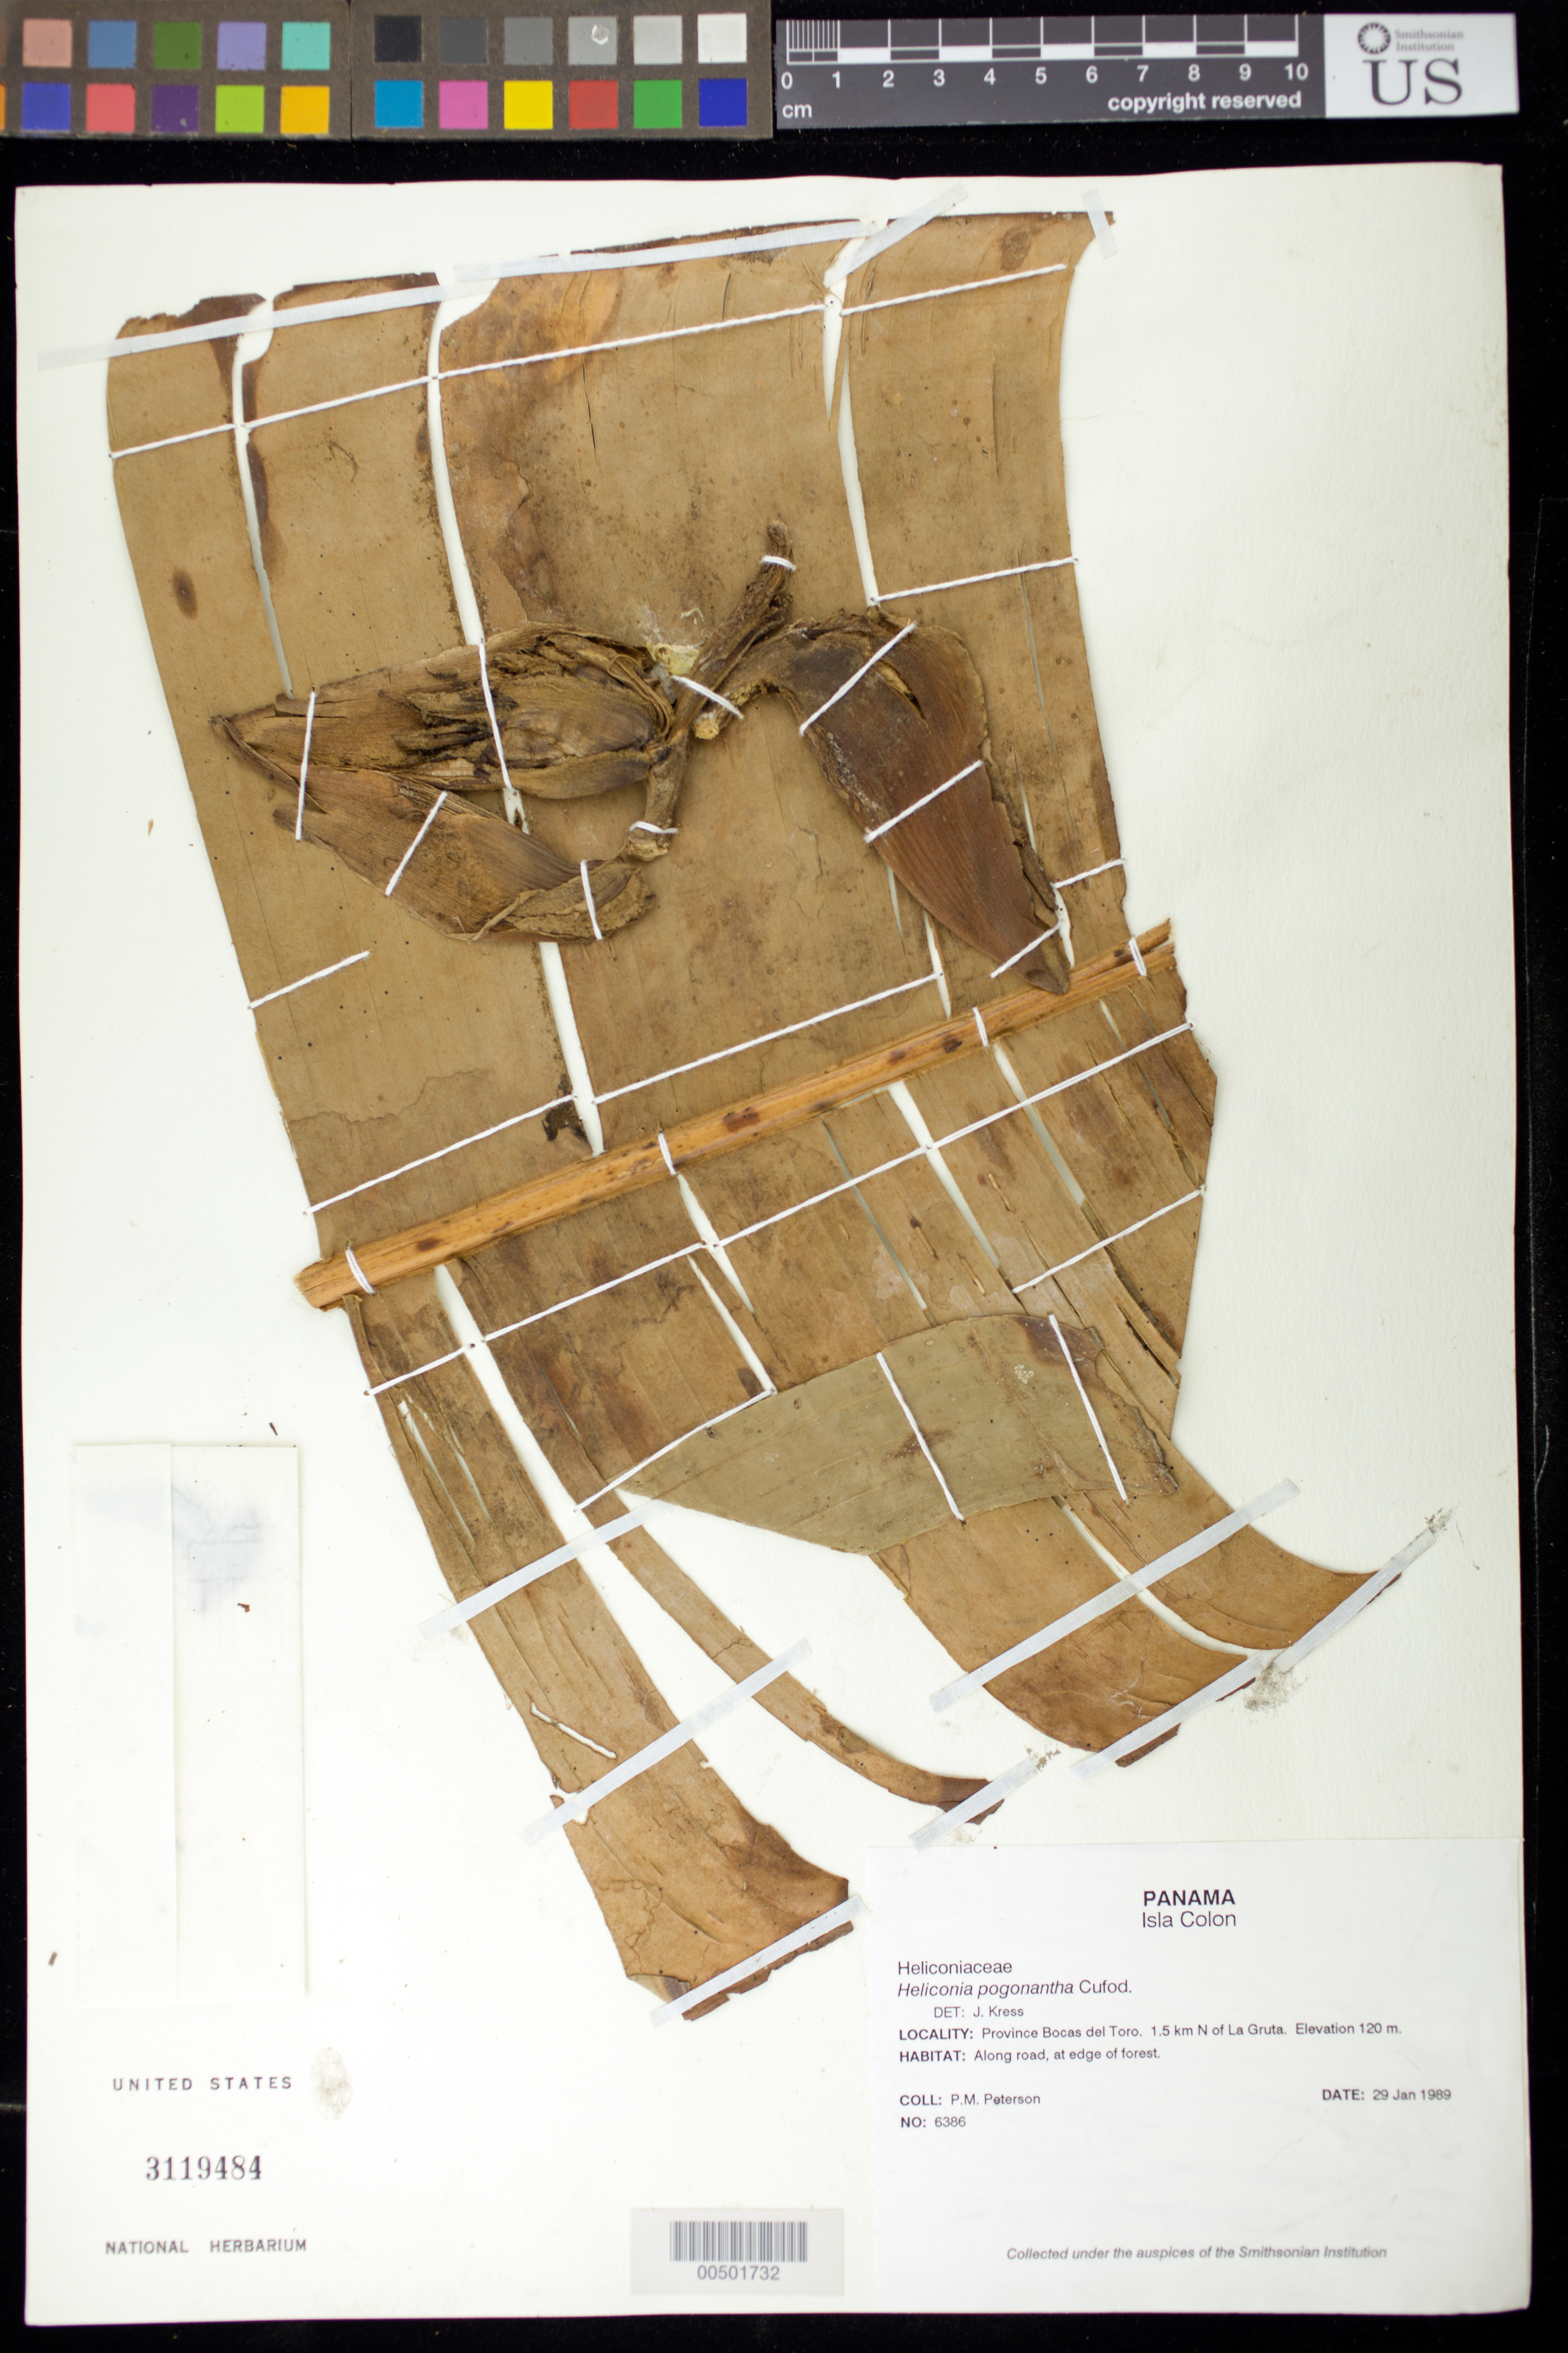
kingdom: Plantae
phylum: Tracheophyta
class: Liliopsida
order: Zingiberales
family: Heliconiaceae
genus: Heliconia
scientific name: Heliconia pogonantha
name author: Cufod.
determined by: Kress, W. J., (US), Smithsonian Institution - National Museum of Natural History (UNITED STATES)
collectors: P. M. Peterson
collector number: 06386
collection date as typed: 29 Jan 1989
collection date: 1989-01-29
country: Panama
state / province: Bocas del Toro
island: Colón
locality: Isla Colon, 1.5 km N of La Gruta.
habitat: Along road, at edge of forest.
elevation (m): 120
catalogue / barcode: US 3119484